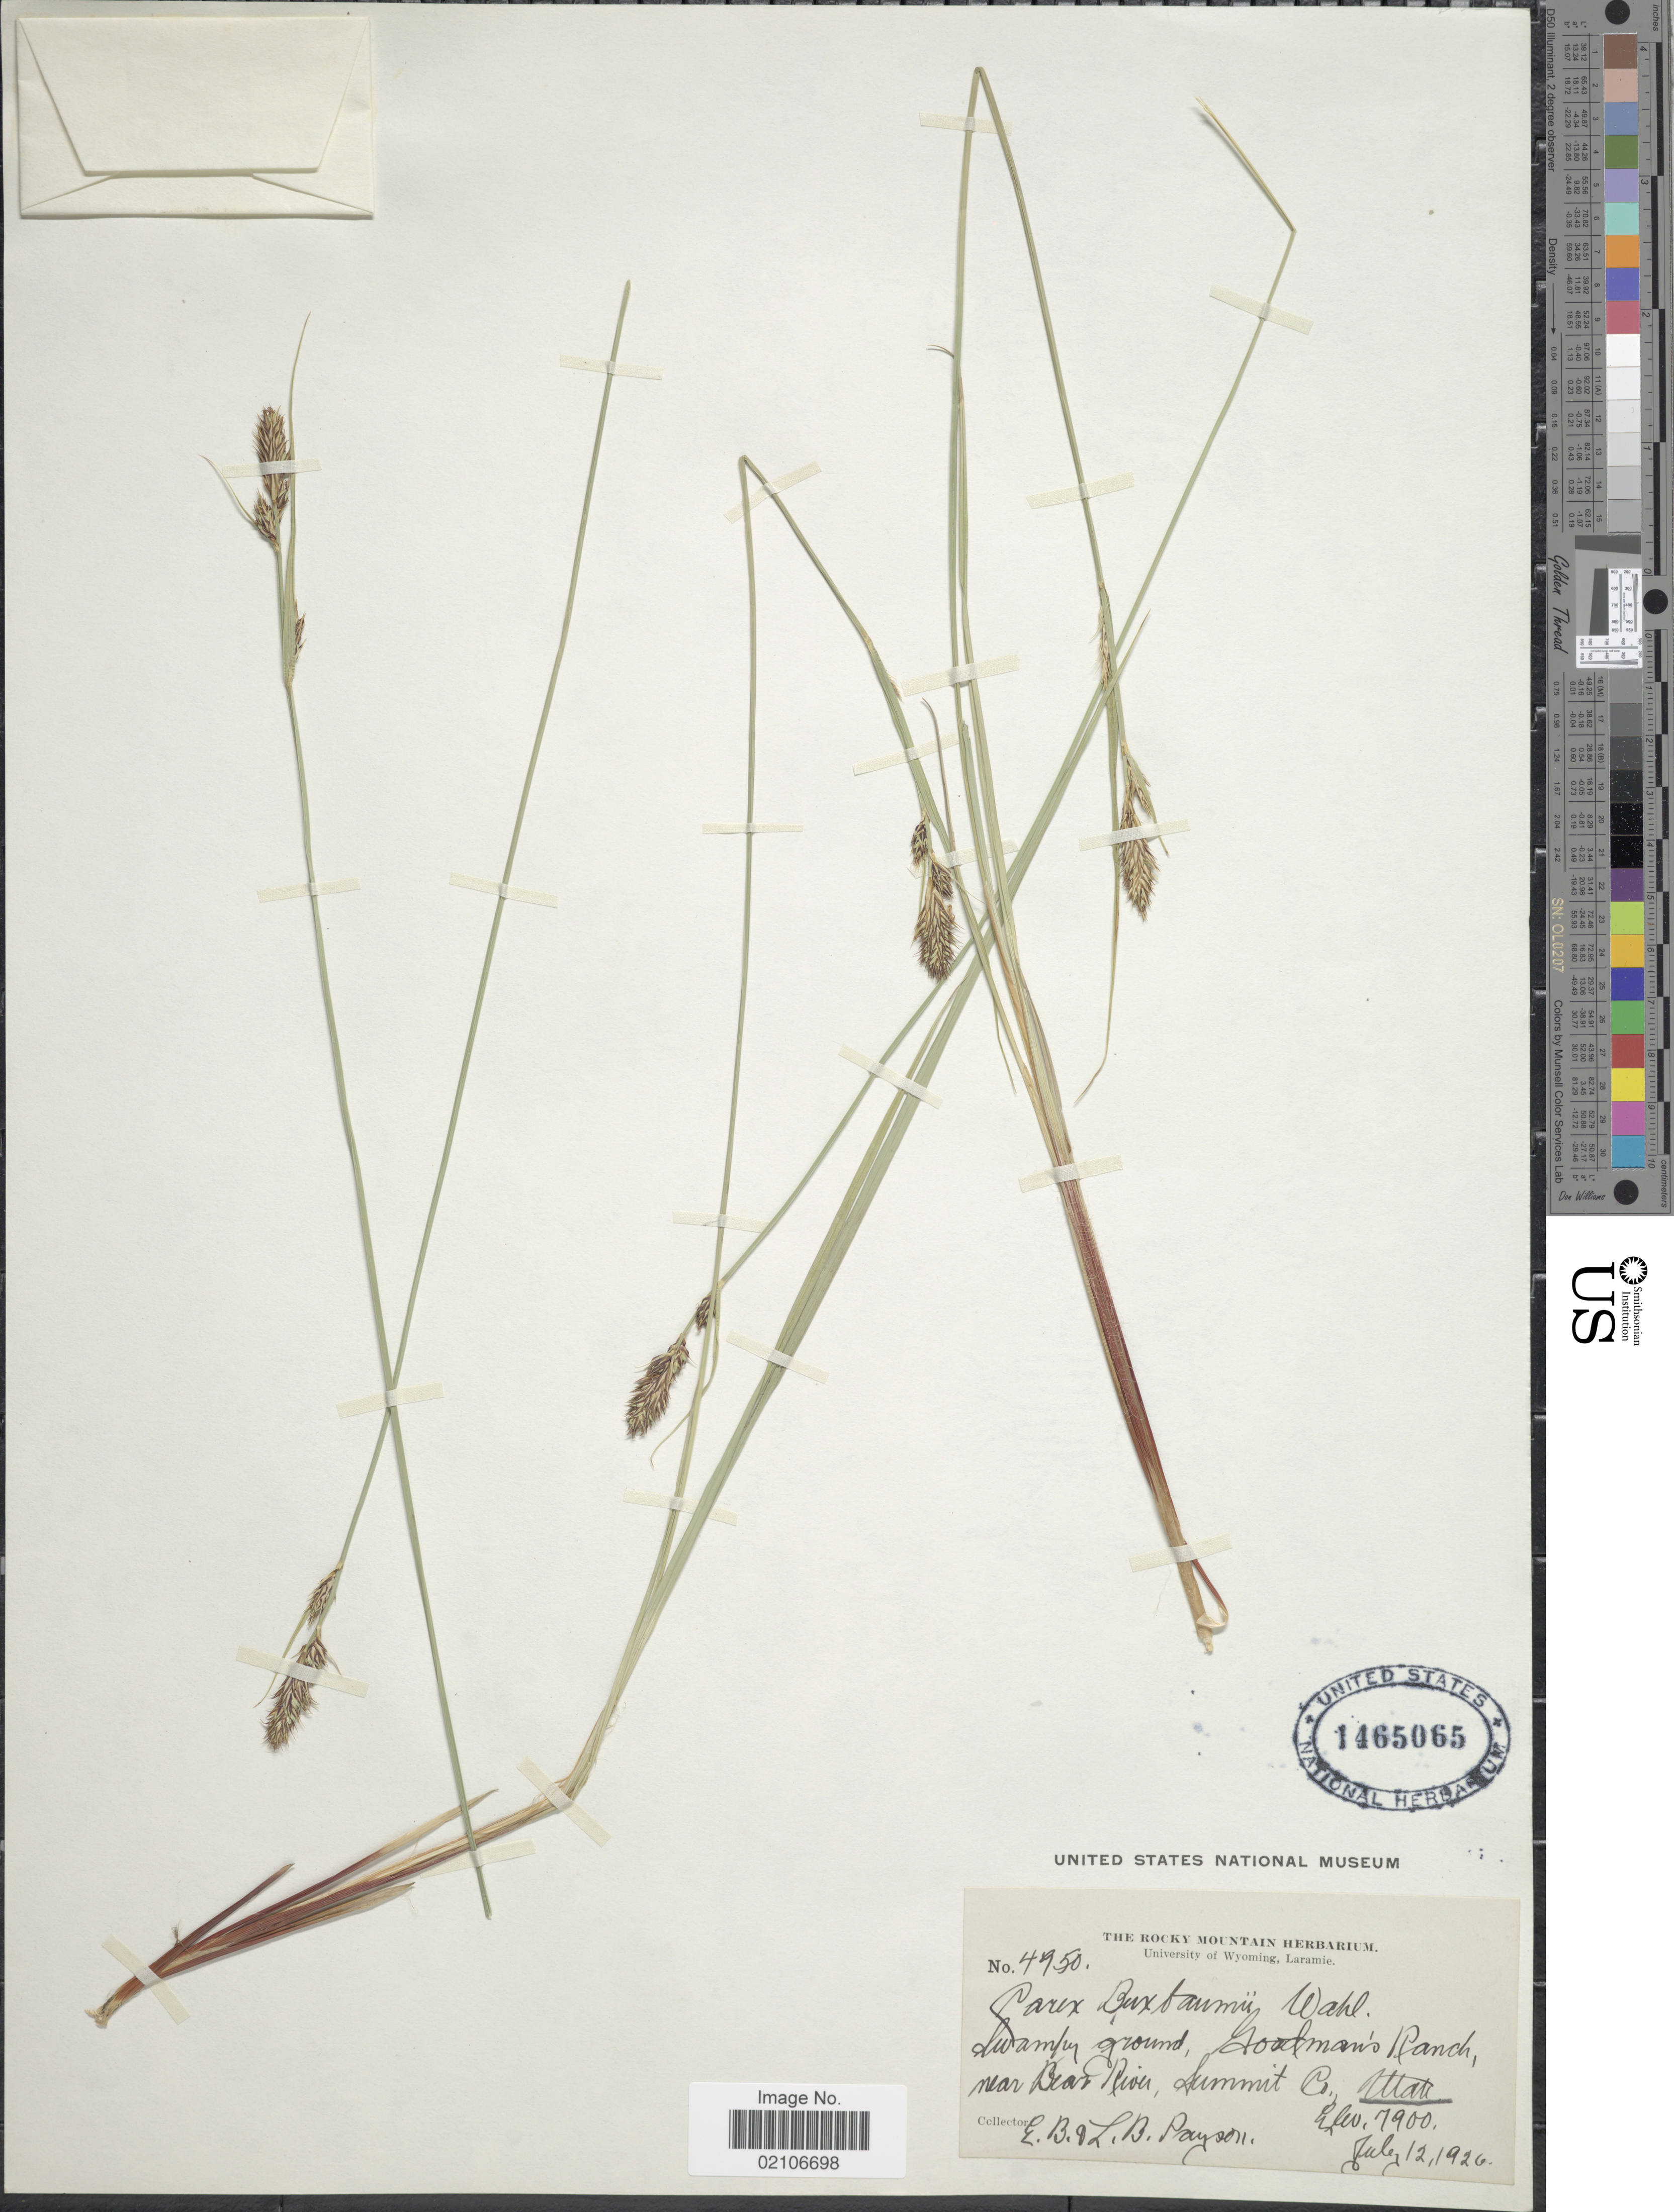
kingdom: Plantae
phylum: Tracheophyta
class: Liliopsida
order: Poales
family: Cyperaceae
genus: Carex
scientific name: Carex buxbaumii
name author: Wahlenb.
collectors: E. B. Payson & L. Payson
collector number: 4950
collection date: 1926-07-12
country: United States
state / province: Utah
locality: Swampy ground, Goodman's Ranch, near Bear River, Summit Co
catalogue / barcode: US 1465065